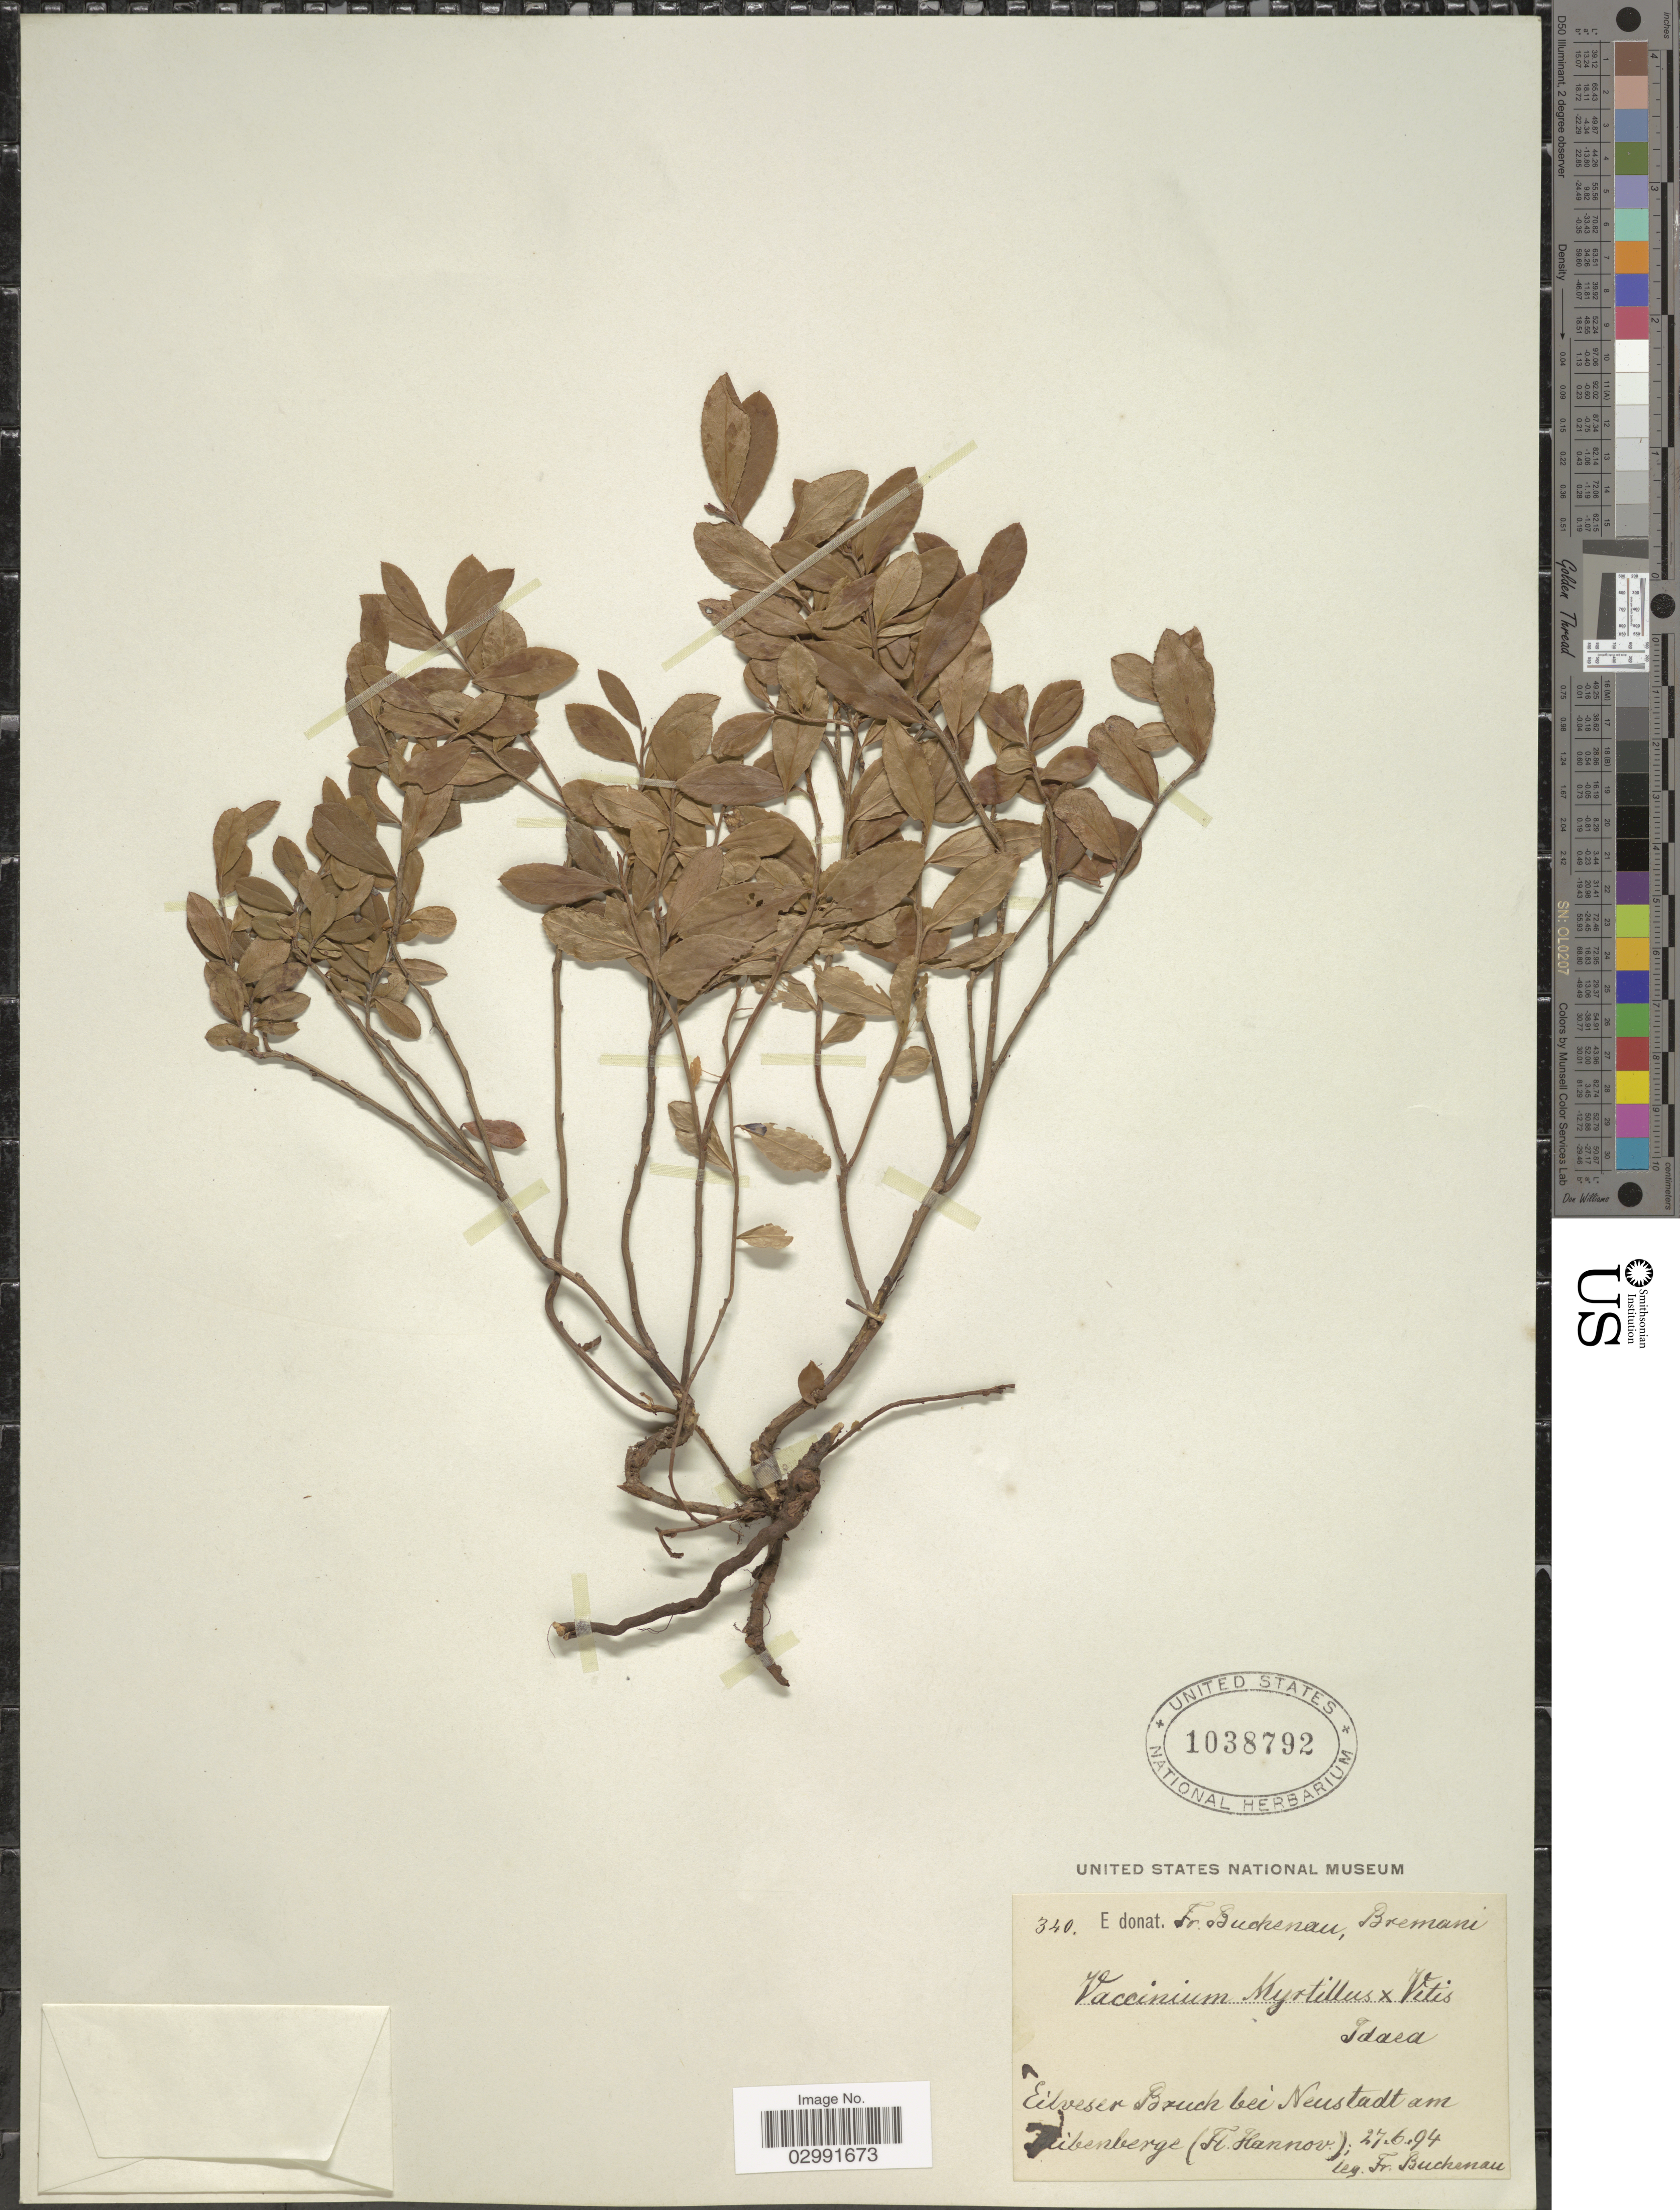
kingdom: Plantae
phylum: Tracheophyta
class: Magnoliopsida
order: Ericales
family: Ericaceae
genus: Vaccinium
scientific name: Vaccinium myrtillus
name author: L.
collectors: F. Buckenau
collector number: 340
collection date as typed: Transcribed d/m/y: 27/6/94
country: Germany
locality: Silvester Bruch bei Neustadt am [illegible text]ibenberg (Fl. Hannov).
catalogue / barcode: US 1038792